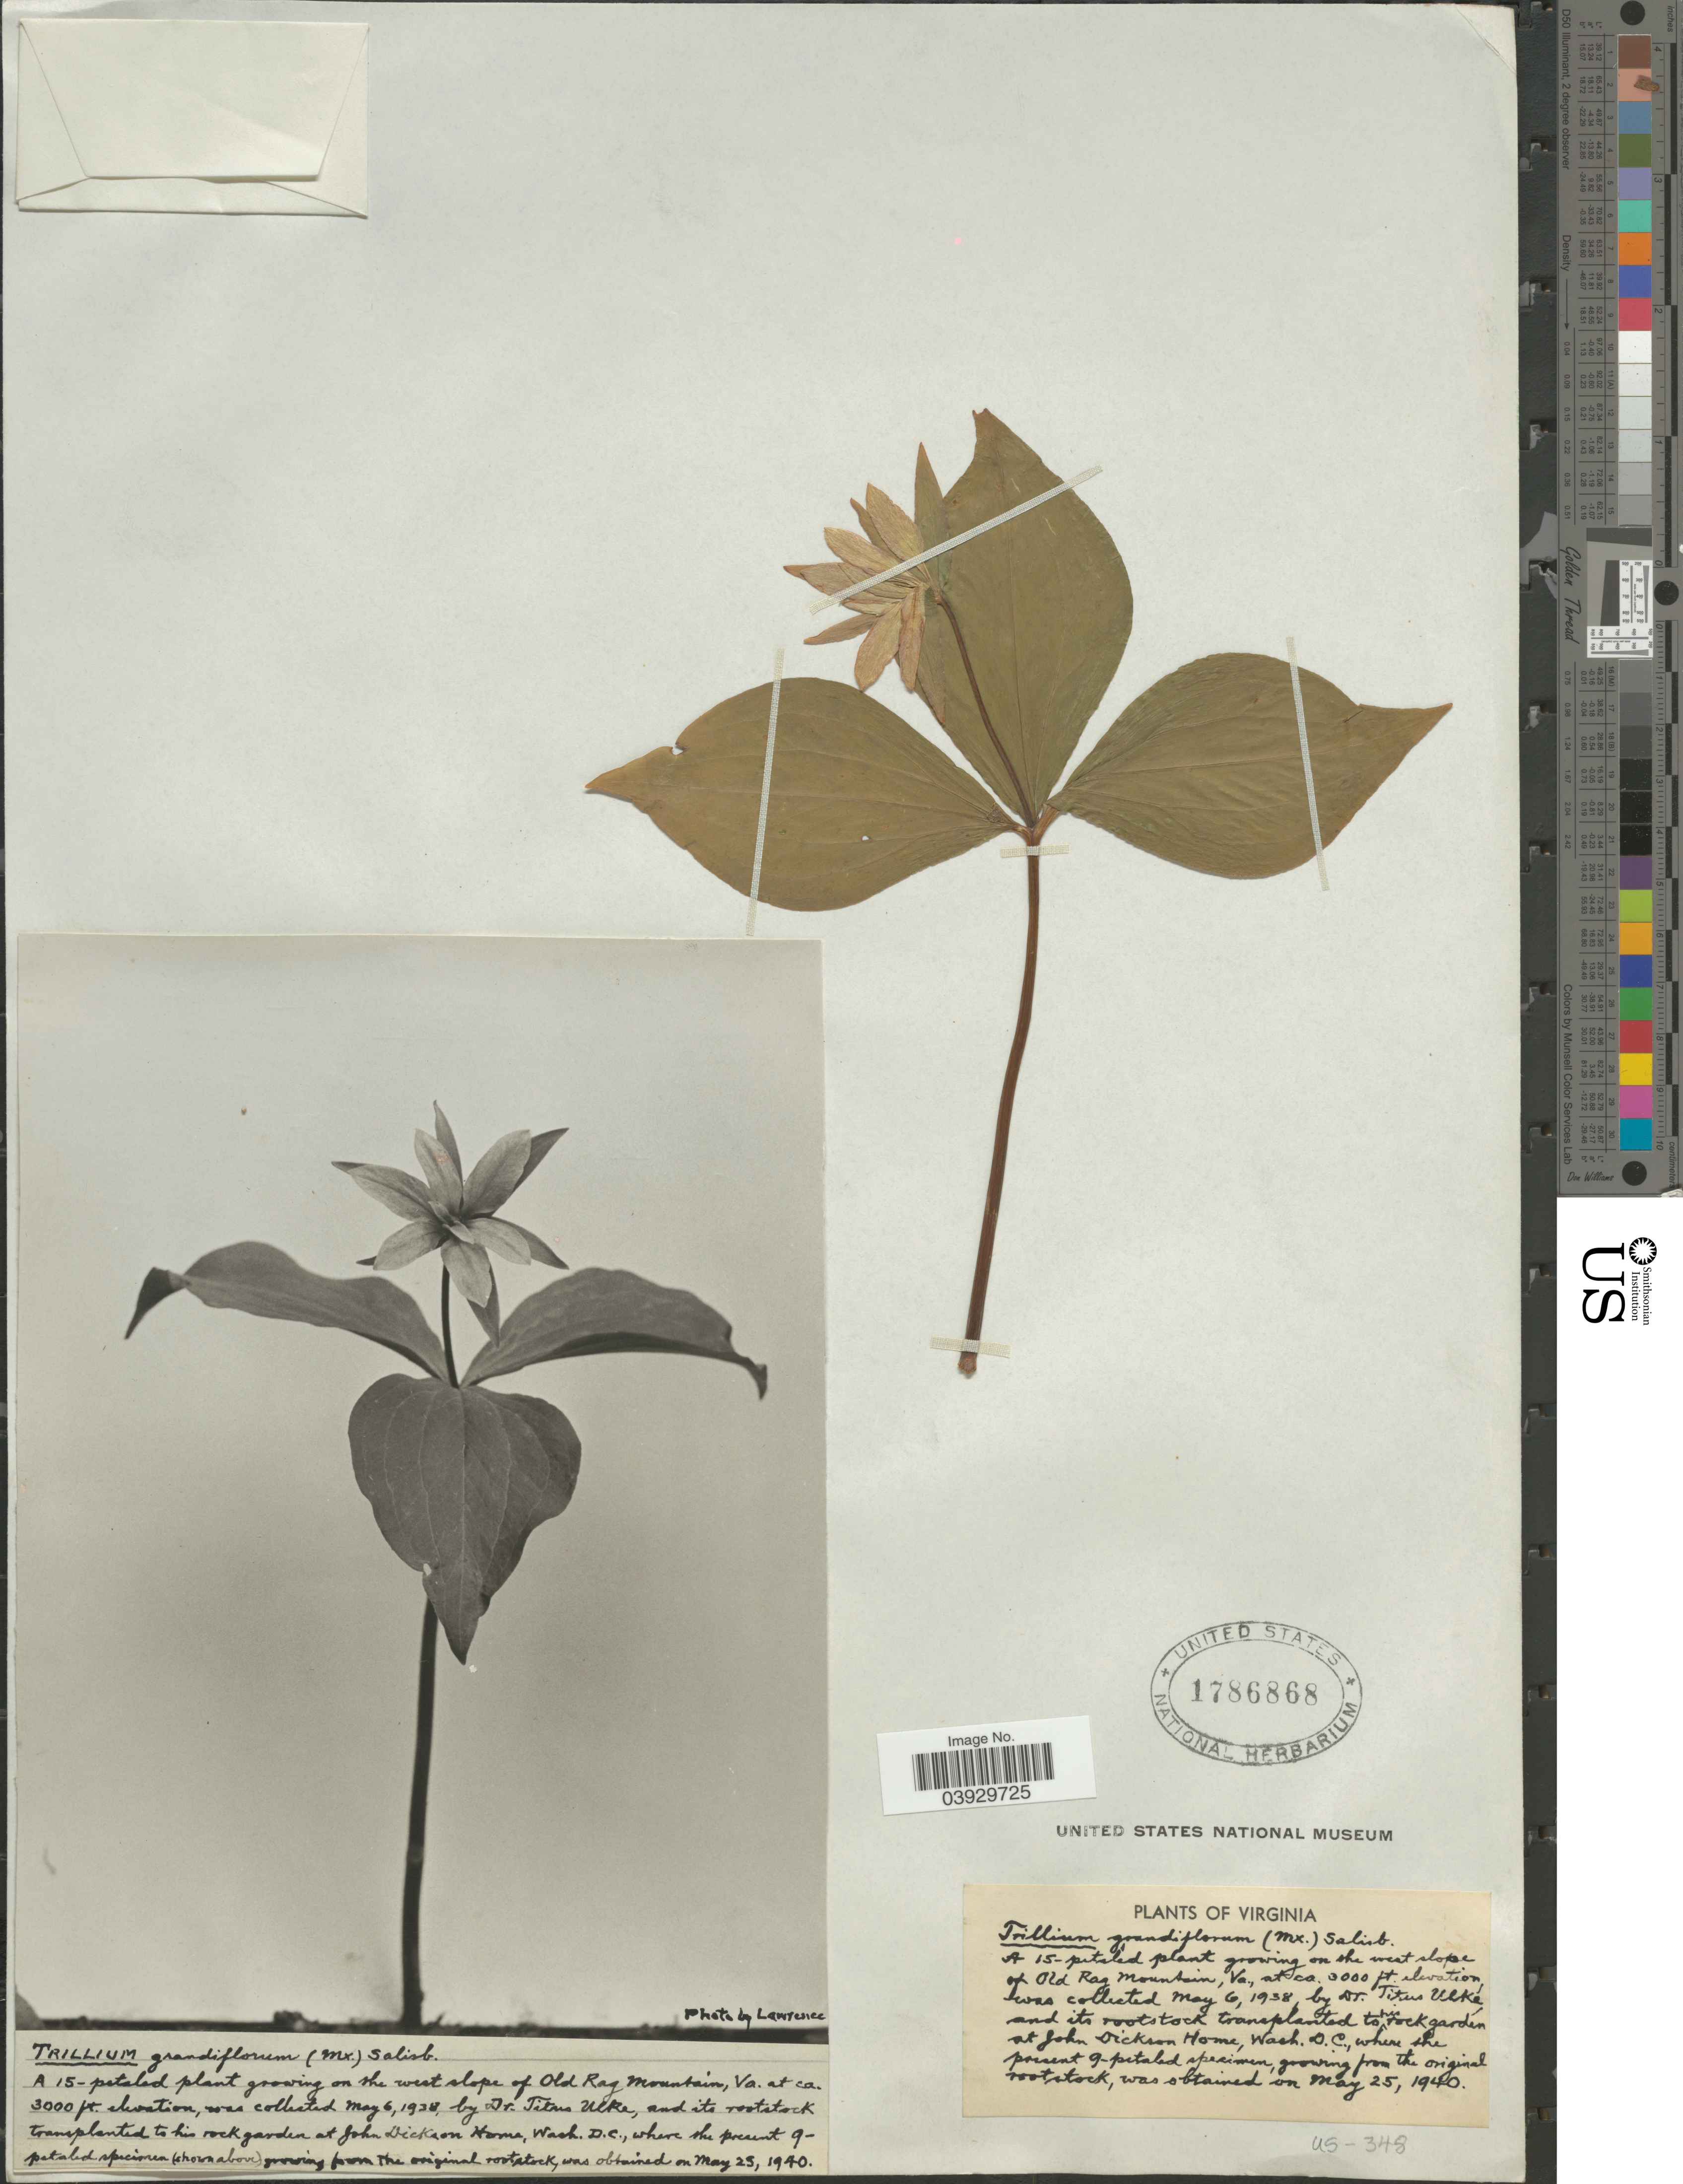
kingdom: Plantae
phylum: Tracheophyta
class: Liliopsida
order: Liliales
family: Melanthiaceae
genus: Trillium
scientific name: Trillium grandiflorum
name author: (Michx.) Salisb.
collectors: T. Ulke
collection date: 1938-05-06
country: United States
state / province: Virginia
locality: On the west slope of Old Rag Mountain.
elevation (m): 914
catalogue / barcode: US 1786868